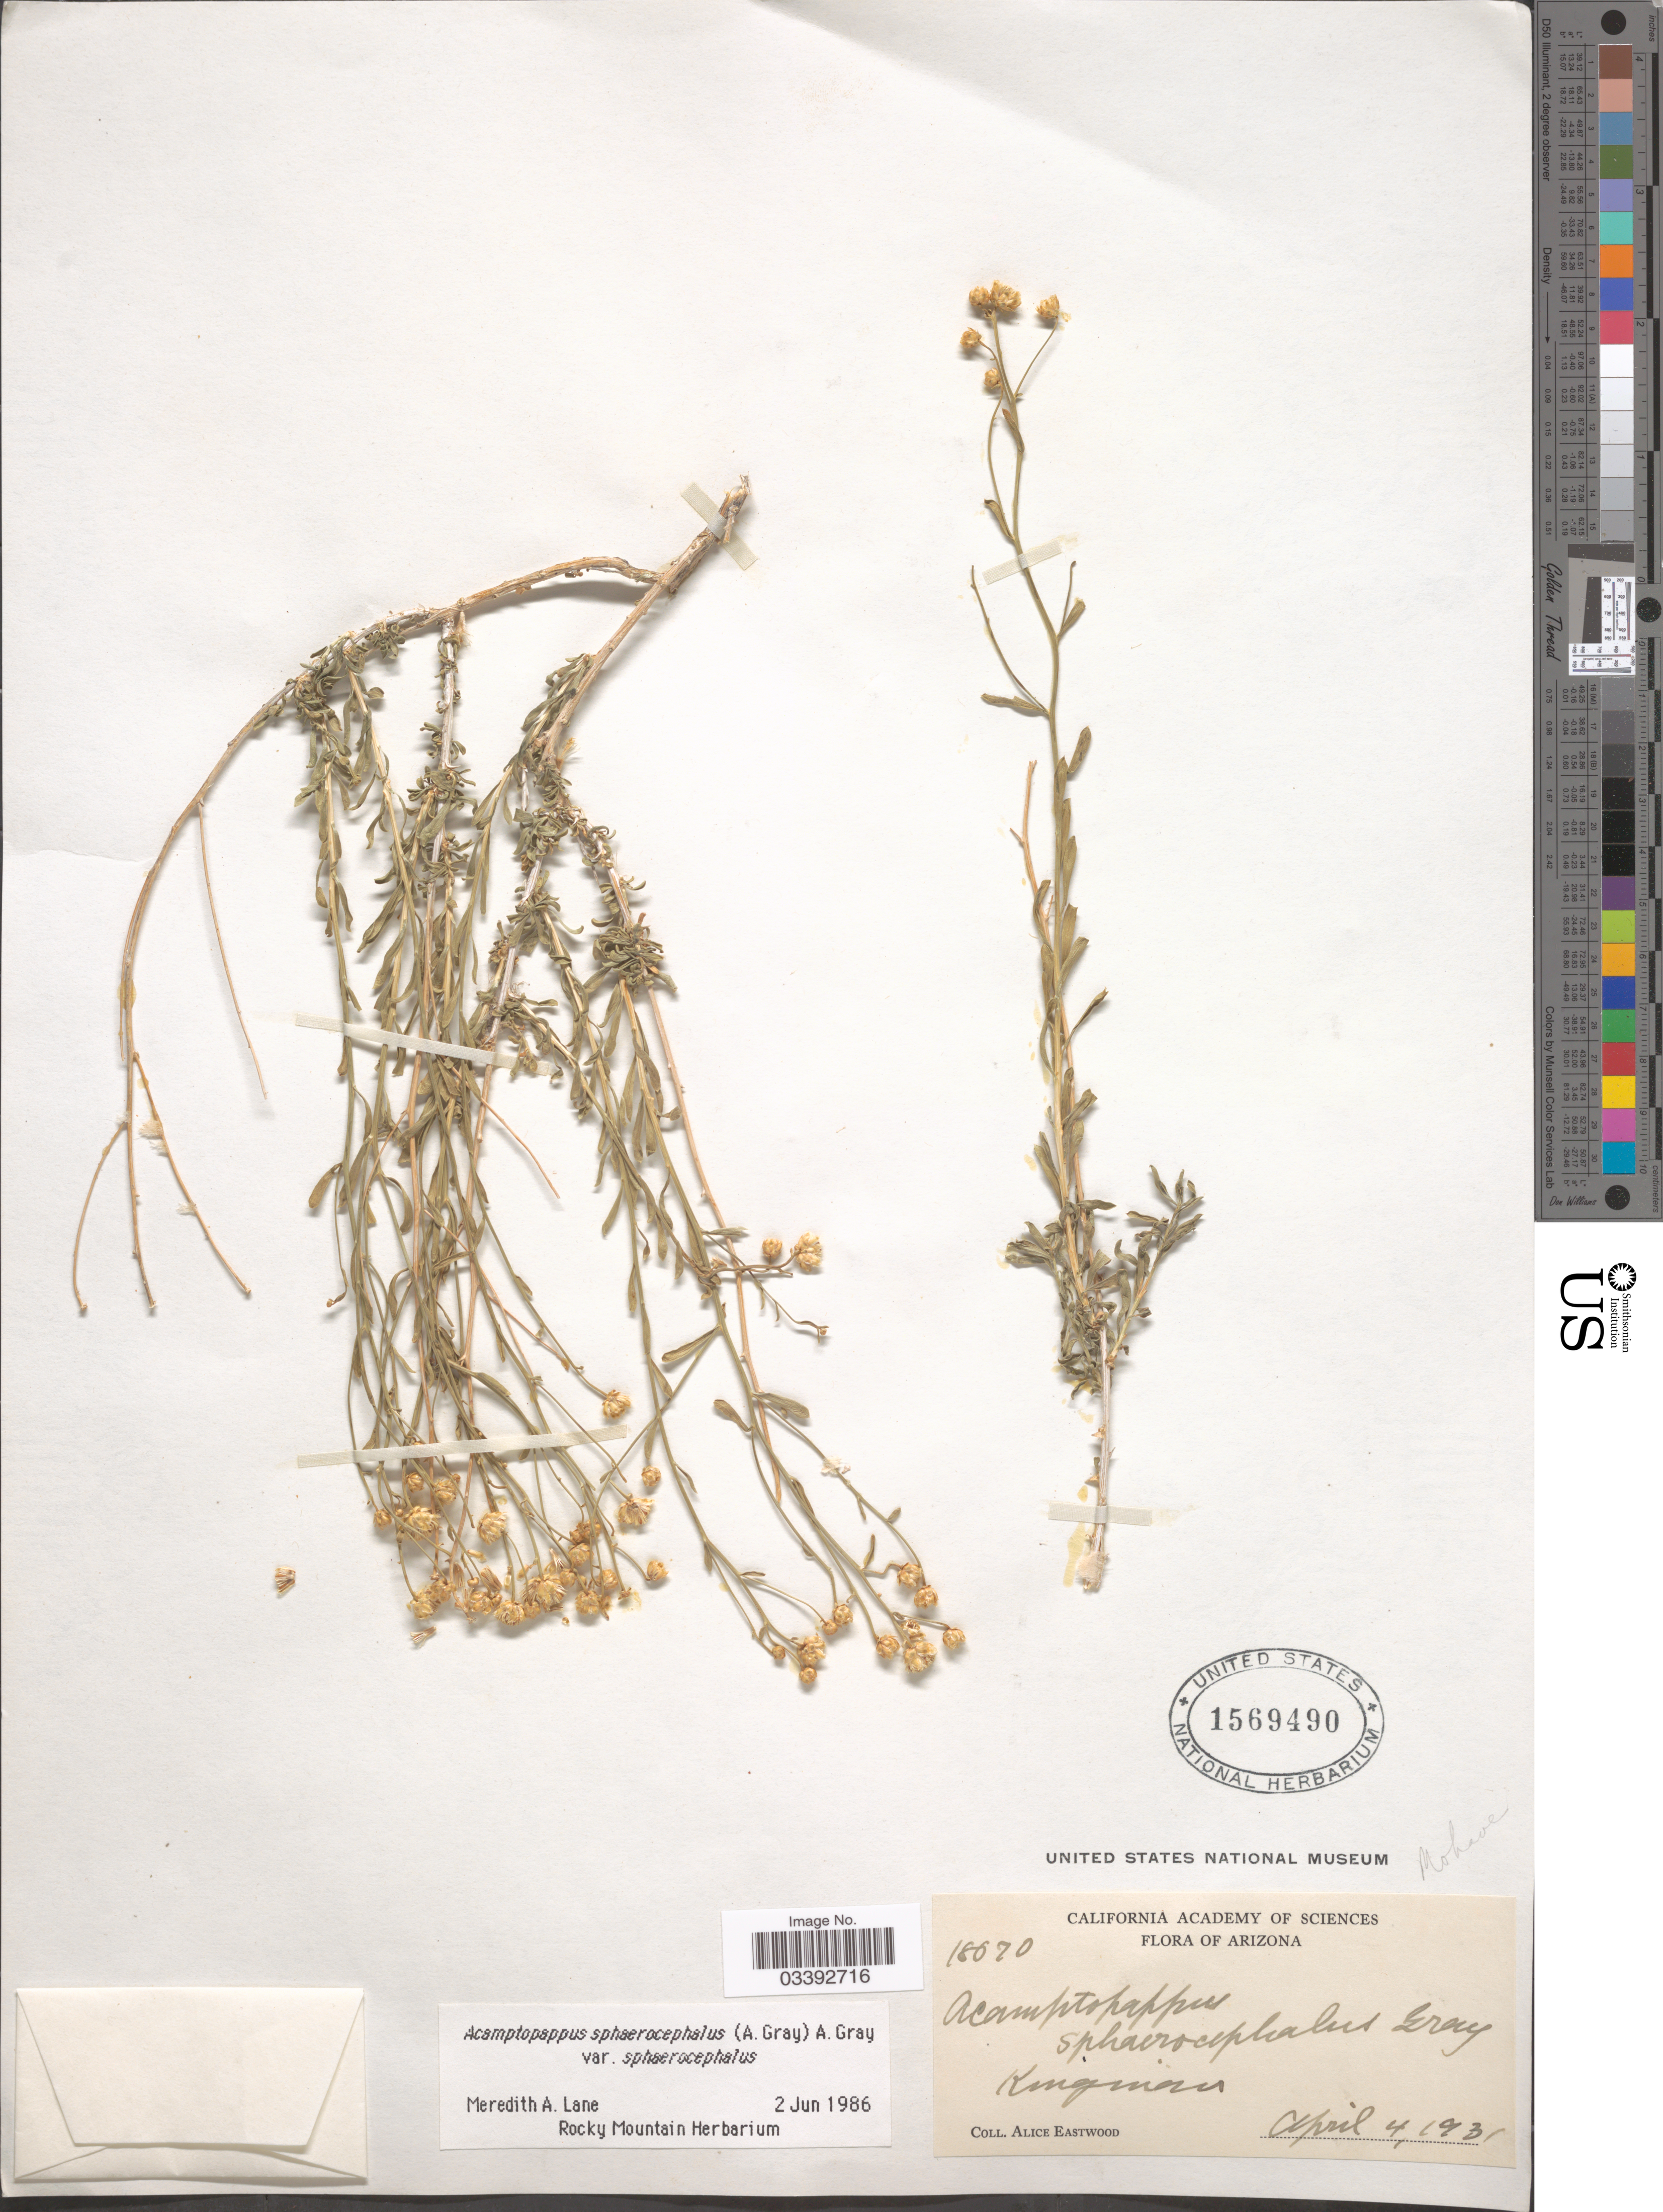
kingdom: Plantae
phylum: Tracheophyta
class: Magnoliopsida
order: Asterales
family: Asteraceae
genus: Acamptopappus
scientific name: Acamptopappus sphaerocephalus var. sphaerocephalus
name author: A. Gray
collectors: A. Eastwood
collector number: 18670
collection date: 1931-04-04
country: United States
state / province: Arizona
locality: Kingman. Mohave.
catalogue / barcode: US 1569490